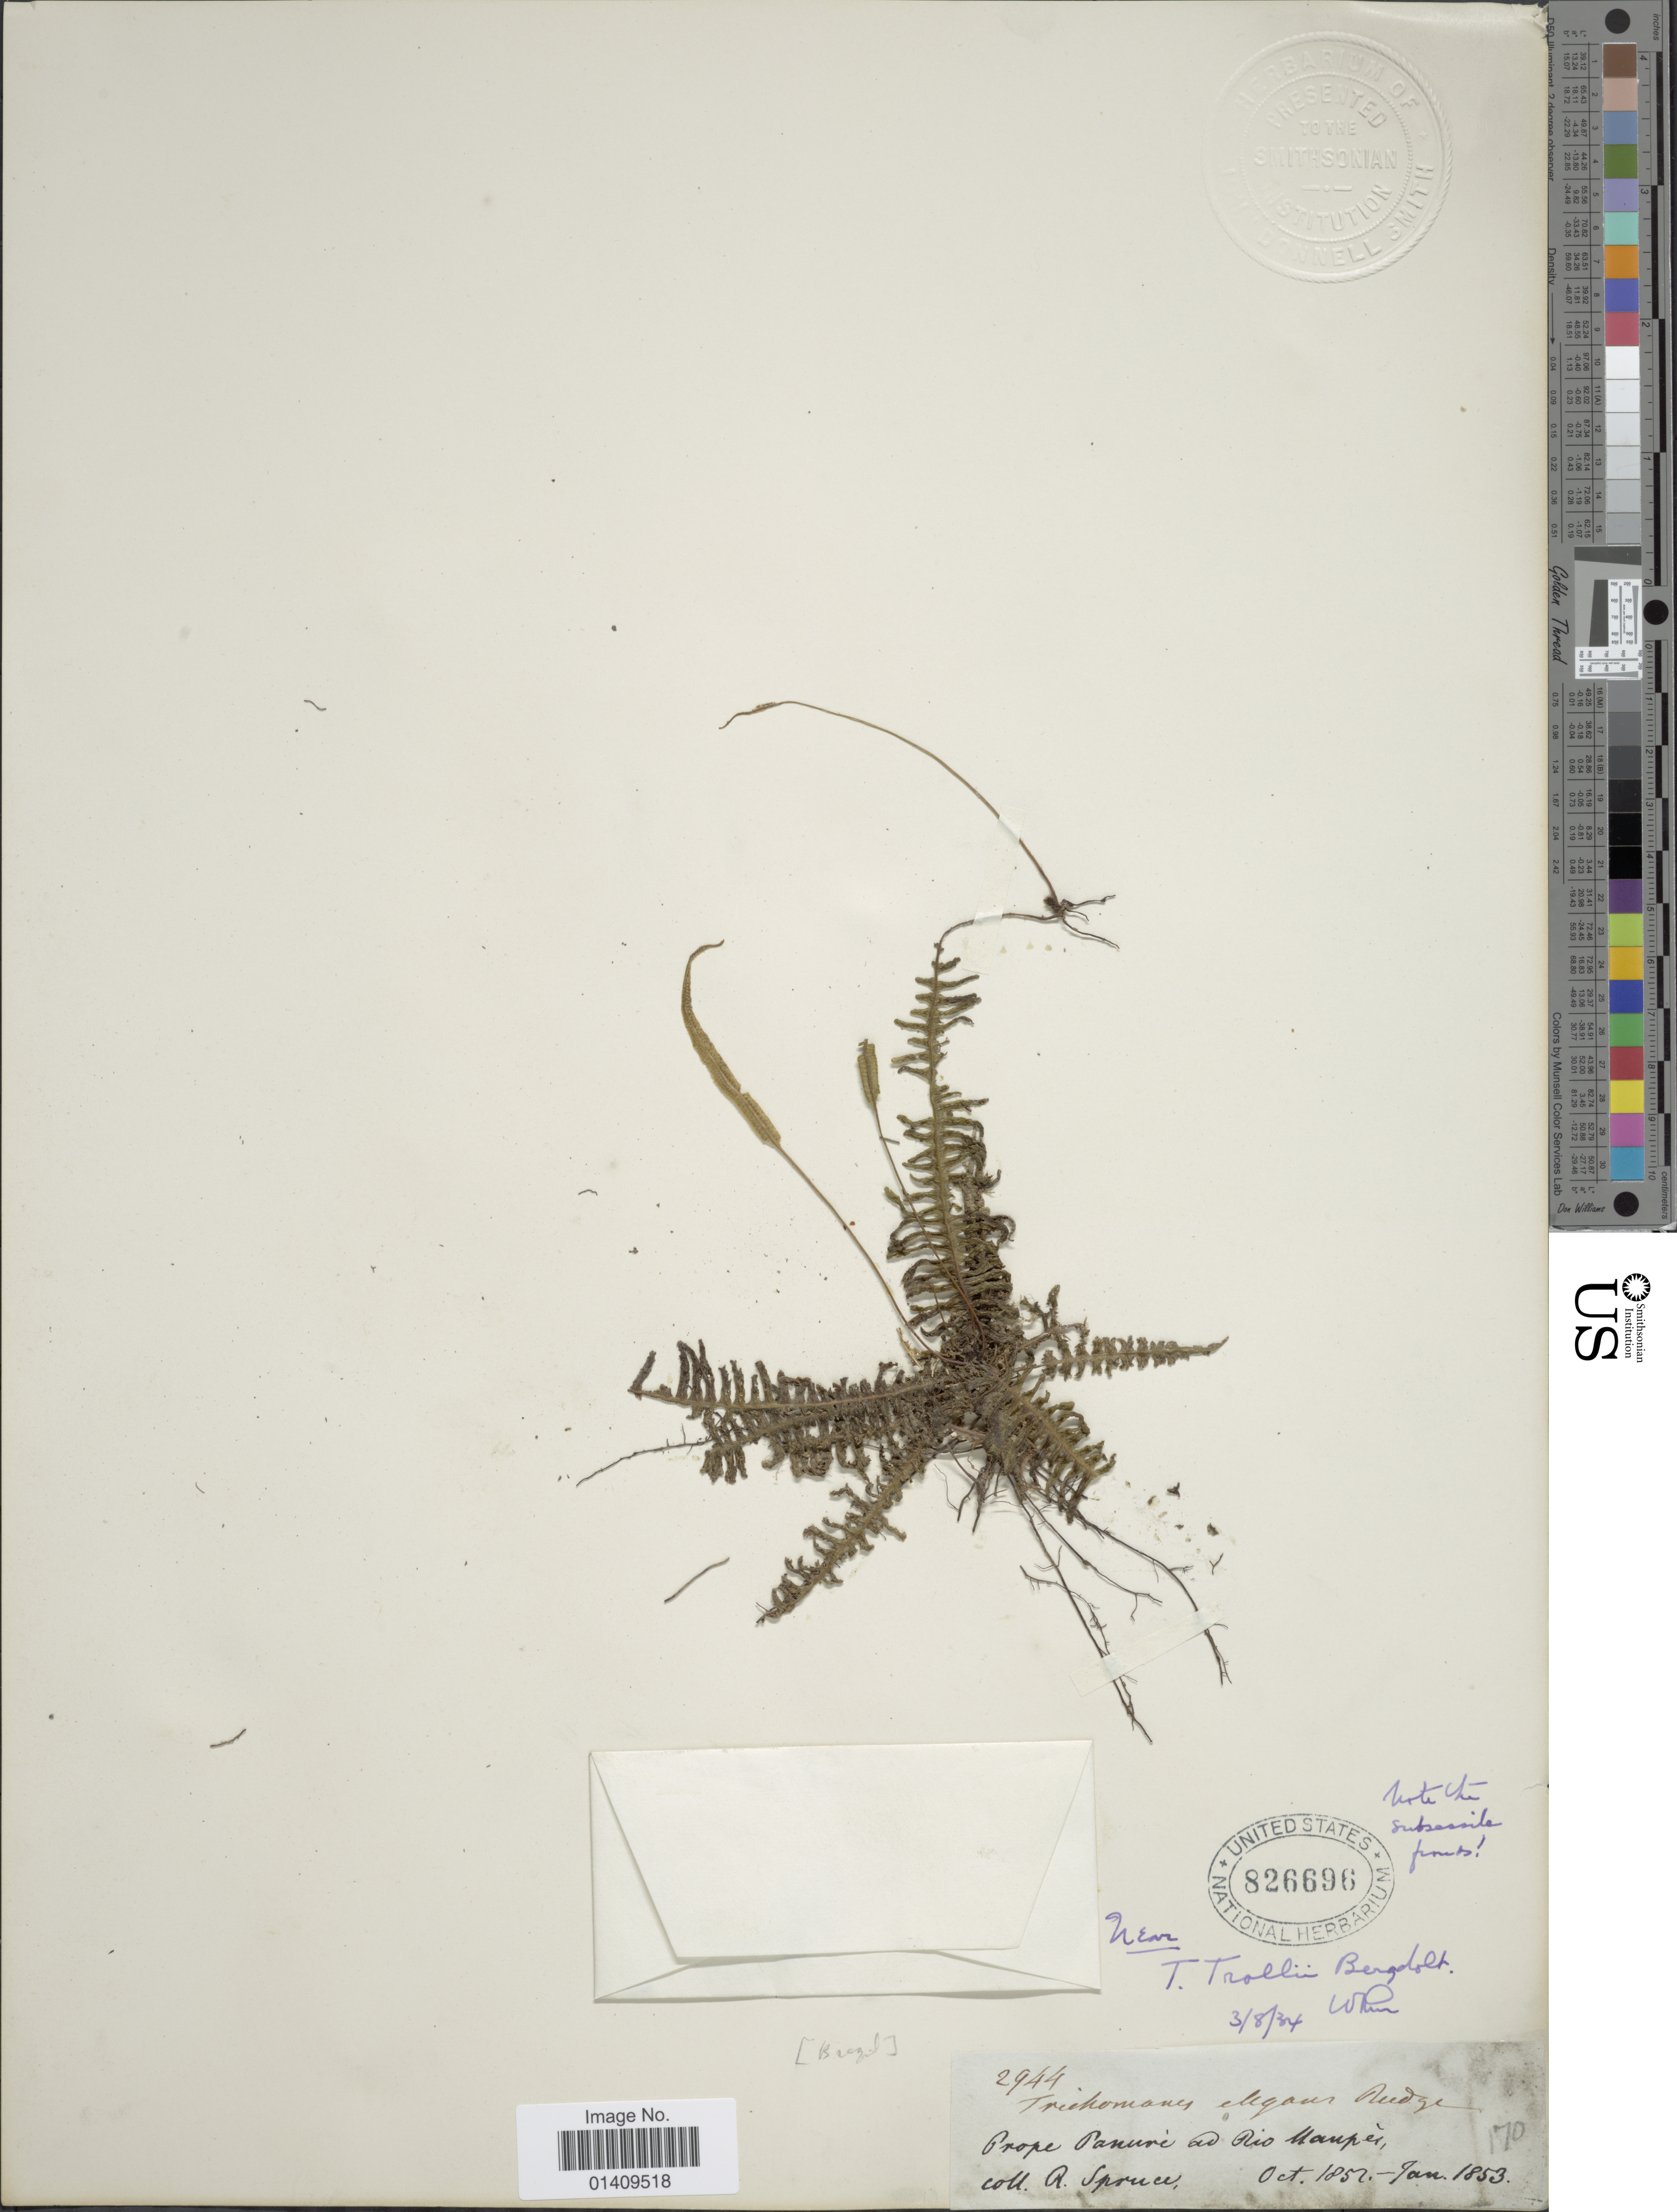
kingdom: Plantae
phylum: Tracheophyta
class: Polypodiopsida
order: Hymenophyllales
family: Hymenophyllaceae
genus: Trichomanes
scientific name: Trichomanes trollii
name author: Bergdolt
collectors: A. Spruce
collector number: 2944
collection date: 1852-10/1853-01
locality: Prope Panuri ad Rio Manpei [interpreted]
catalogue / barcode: US 826696